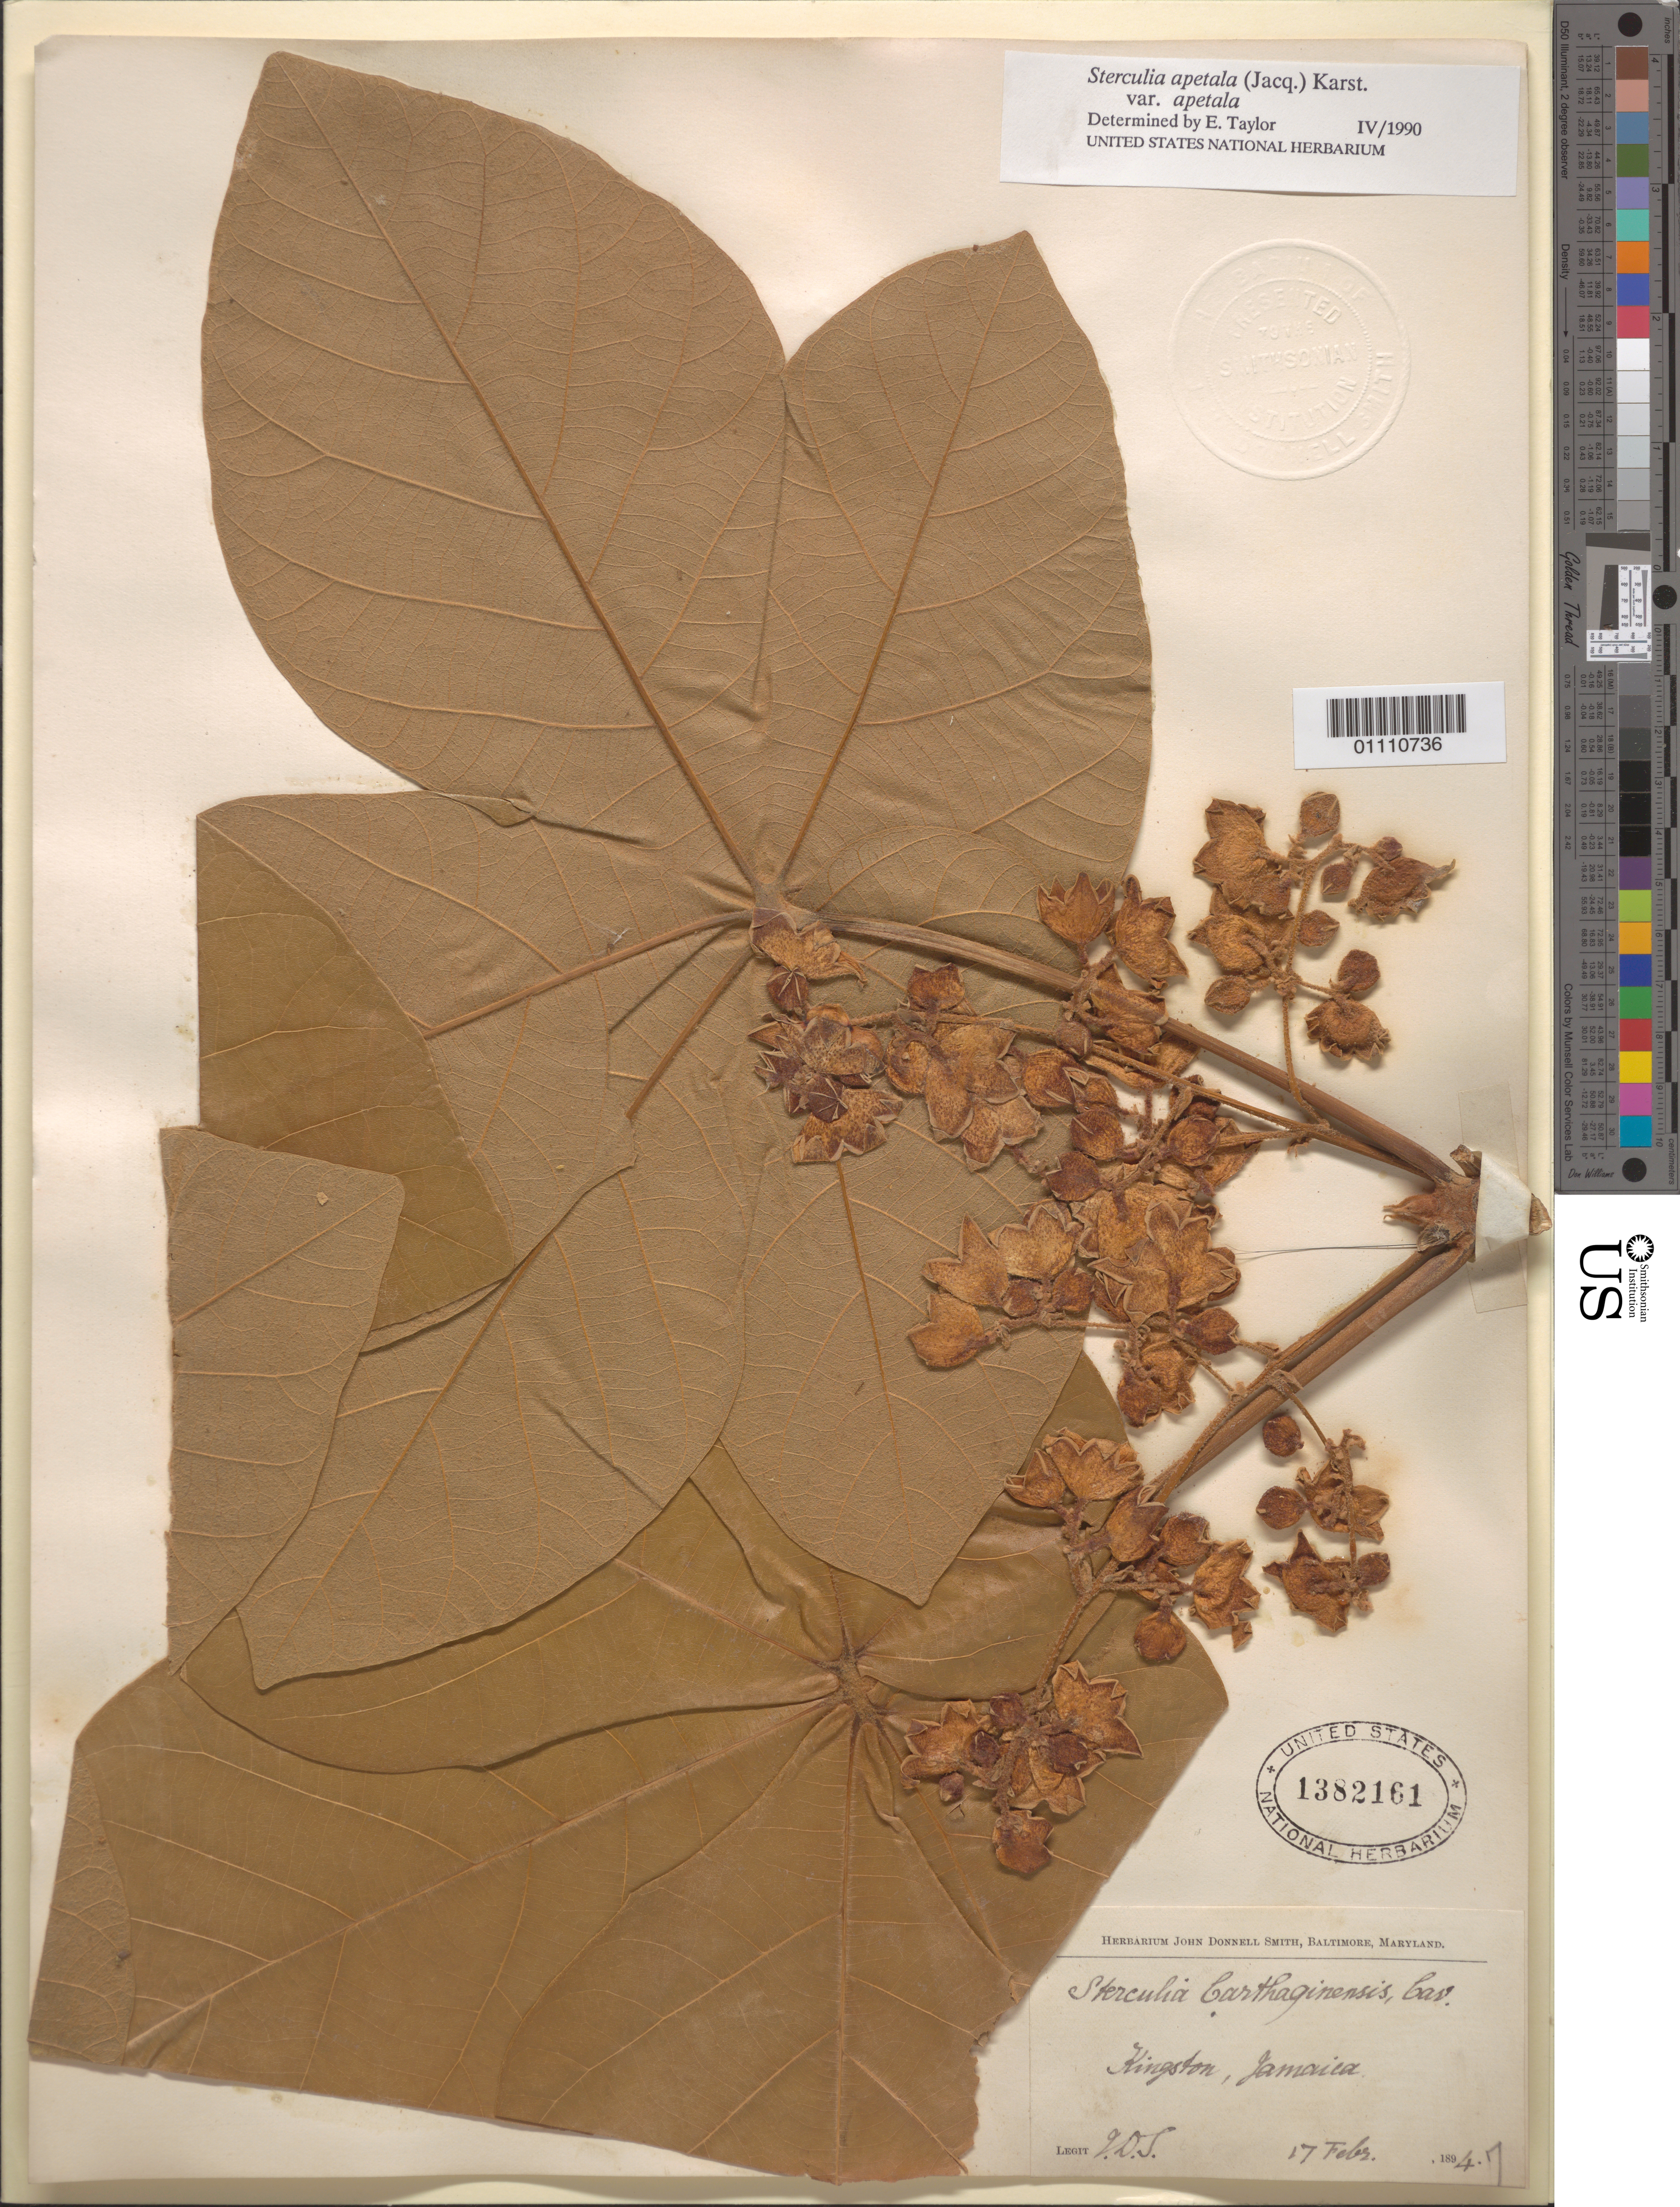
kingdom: Plantae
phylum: Tracheophyta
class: Magnoliopsida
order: Malvales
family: Malvaceae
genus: Sterculia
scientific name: Sterculia apetala var. apetala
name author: (Jacq.) H. Karst.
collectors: J. Donnell Smith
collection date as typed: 17 Feb 1894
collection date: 1894-02-17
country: Jamaica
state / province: Kingston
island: Jamaica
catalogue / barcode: US 1382161